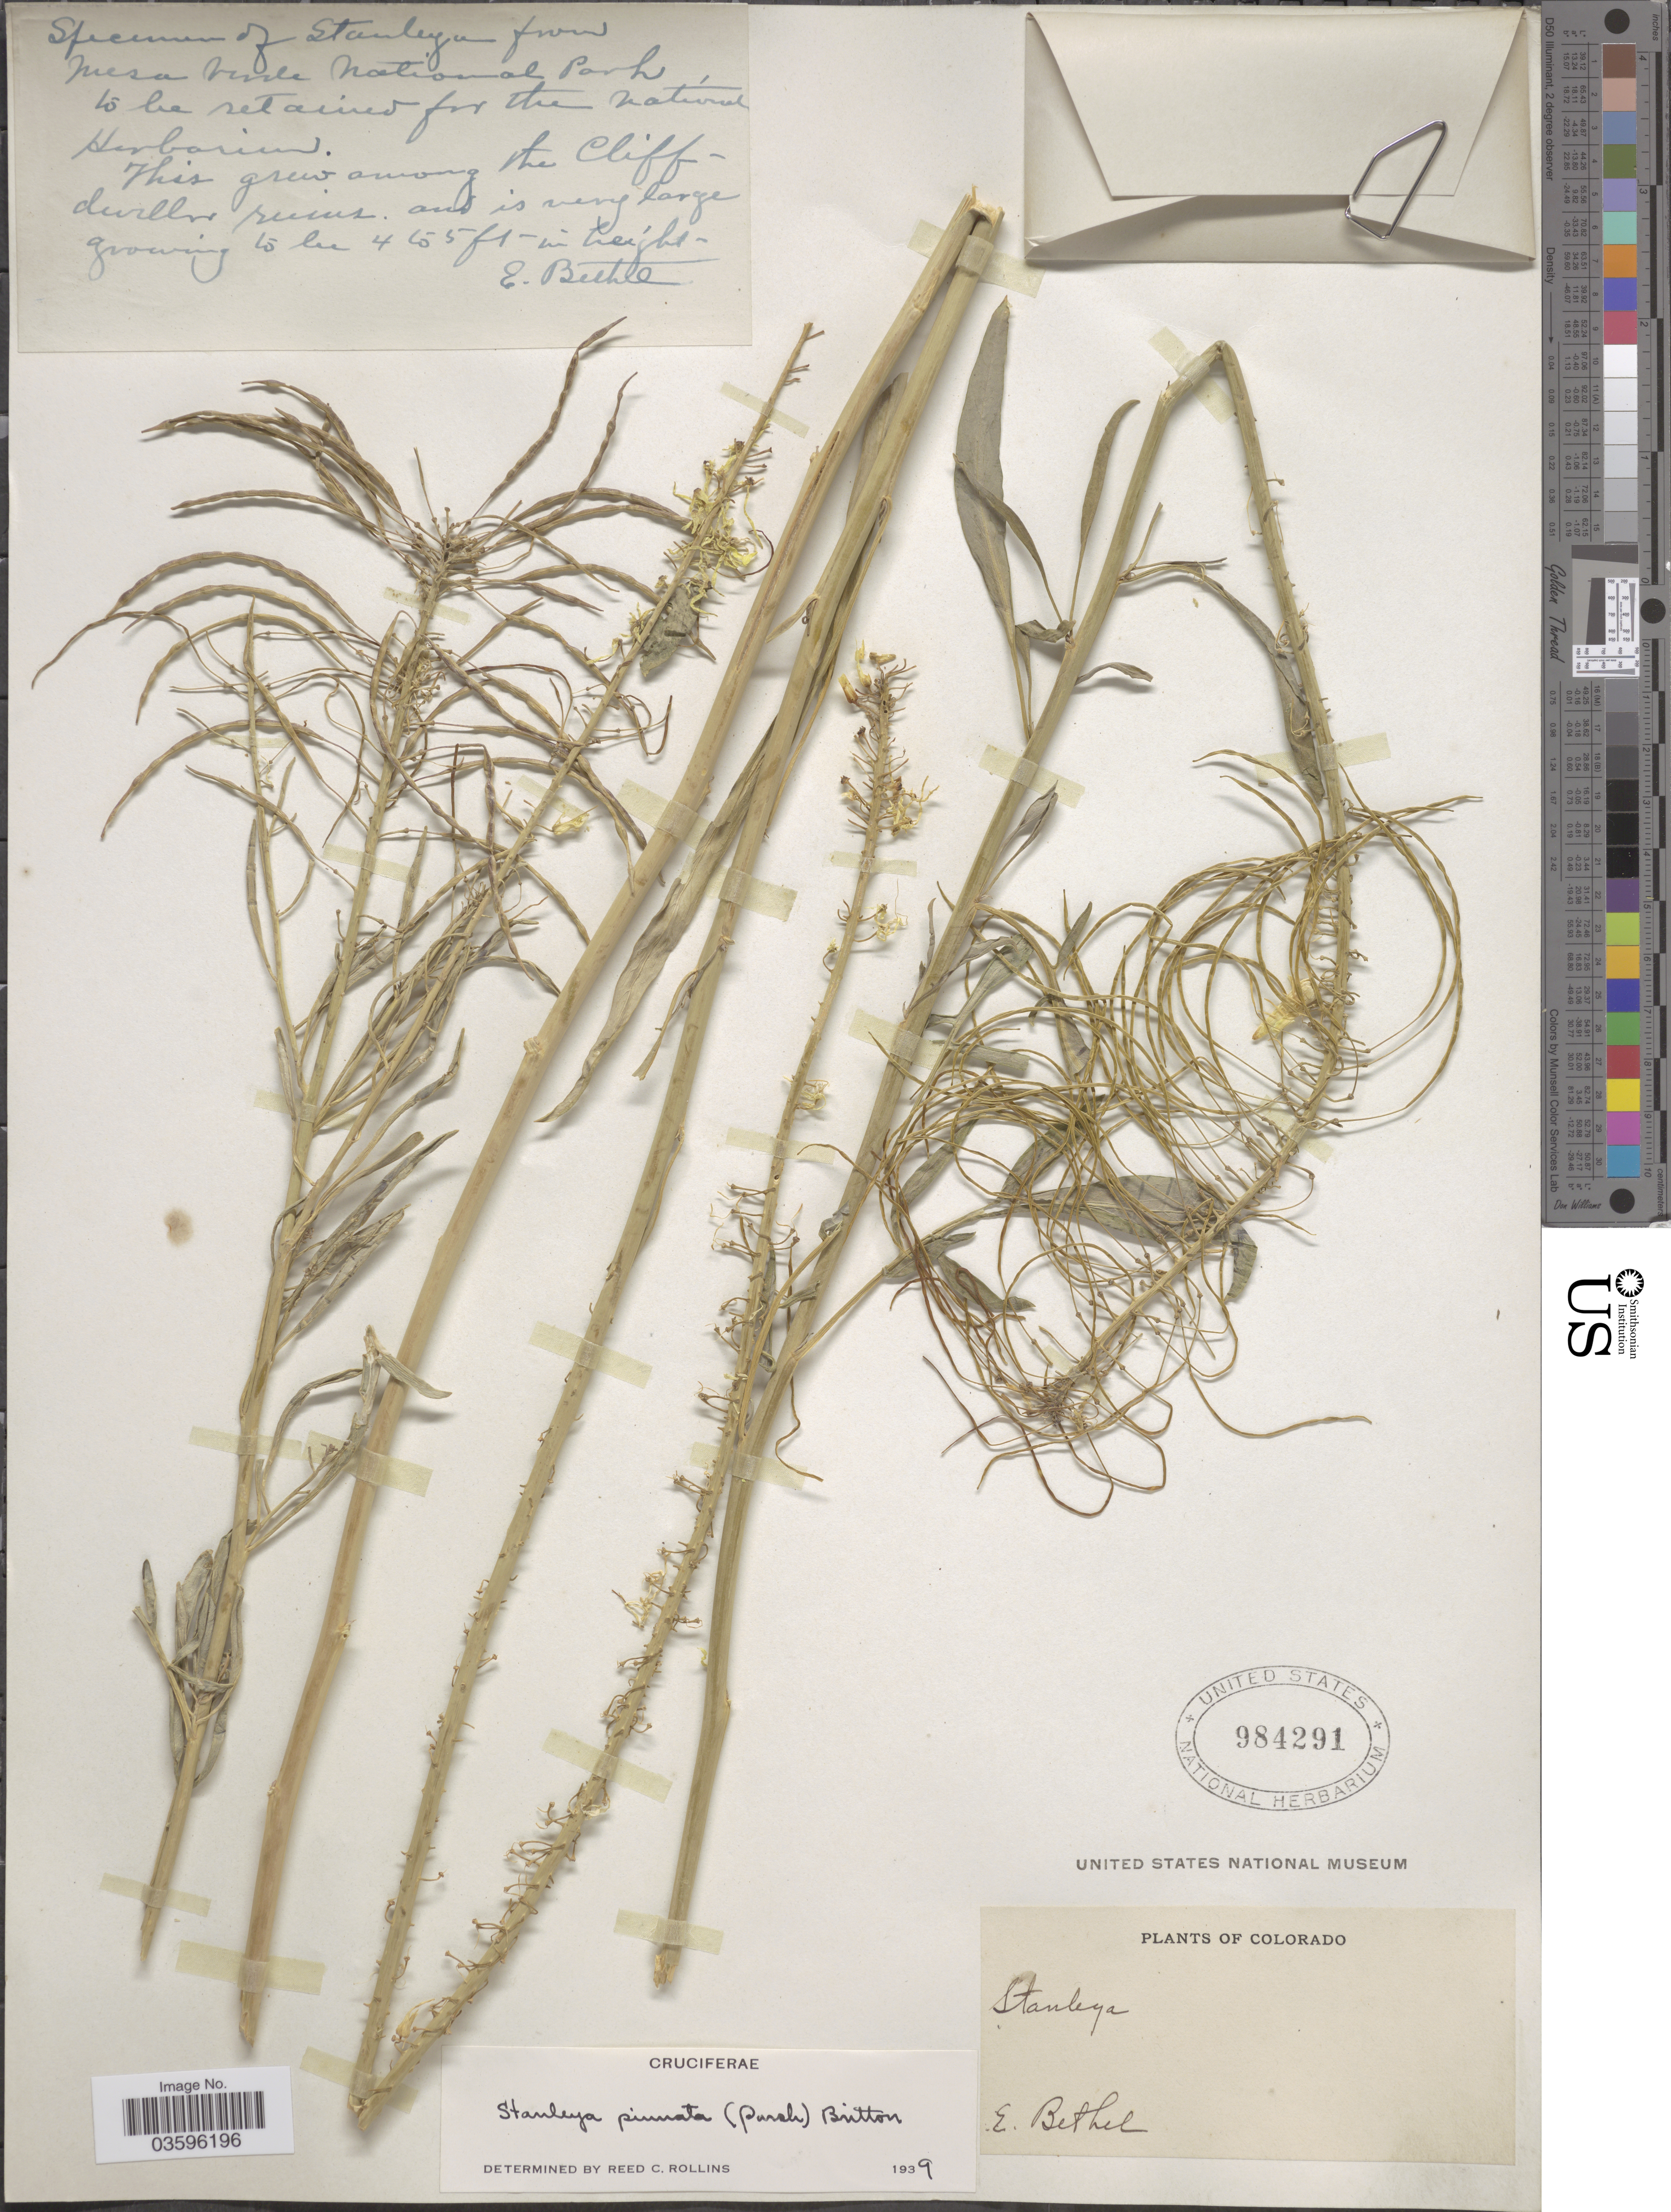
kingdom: Plantae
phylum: Tracheophyta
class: Magnoliopsida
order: Brassicales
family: Brassicaceae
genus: Stanleya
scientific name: Stanleya pinnata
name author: (Pursh) Britton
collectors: E. Bethel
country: United States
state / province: Colorado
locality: Mesa Verde National Park.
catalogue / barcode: US 984291